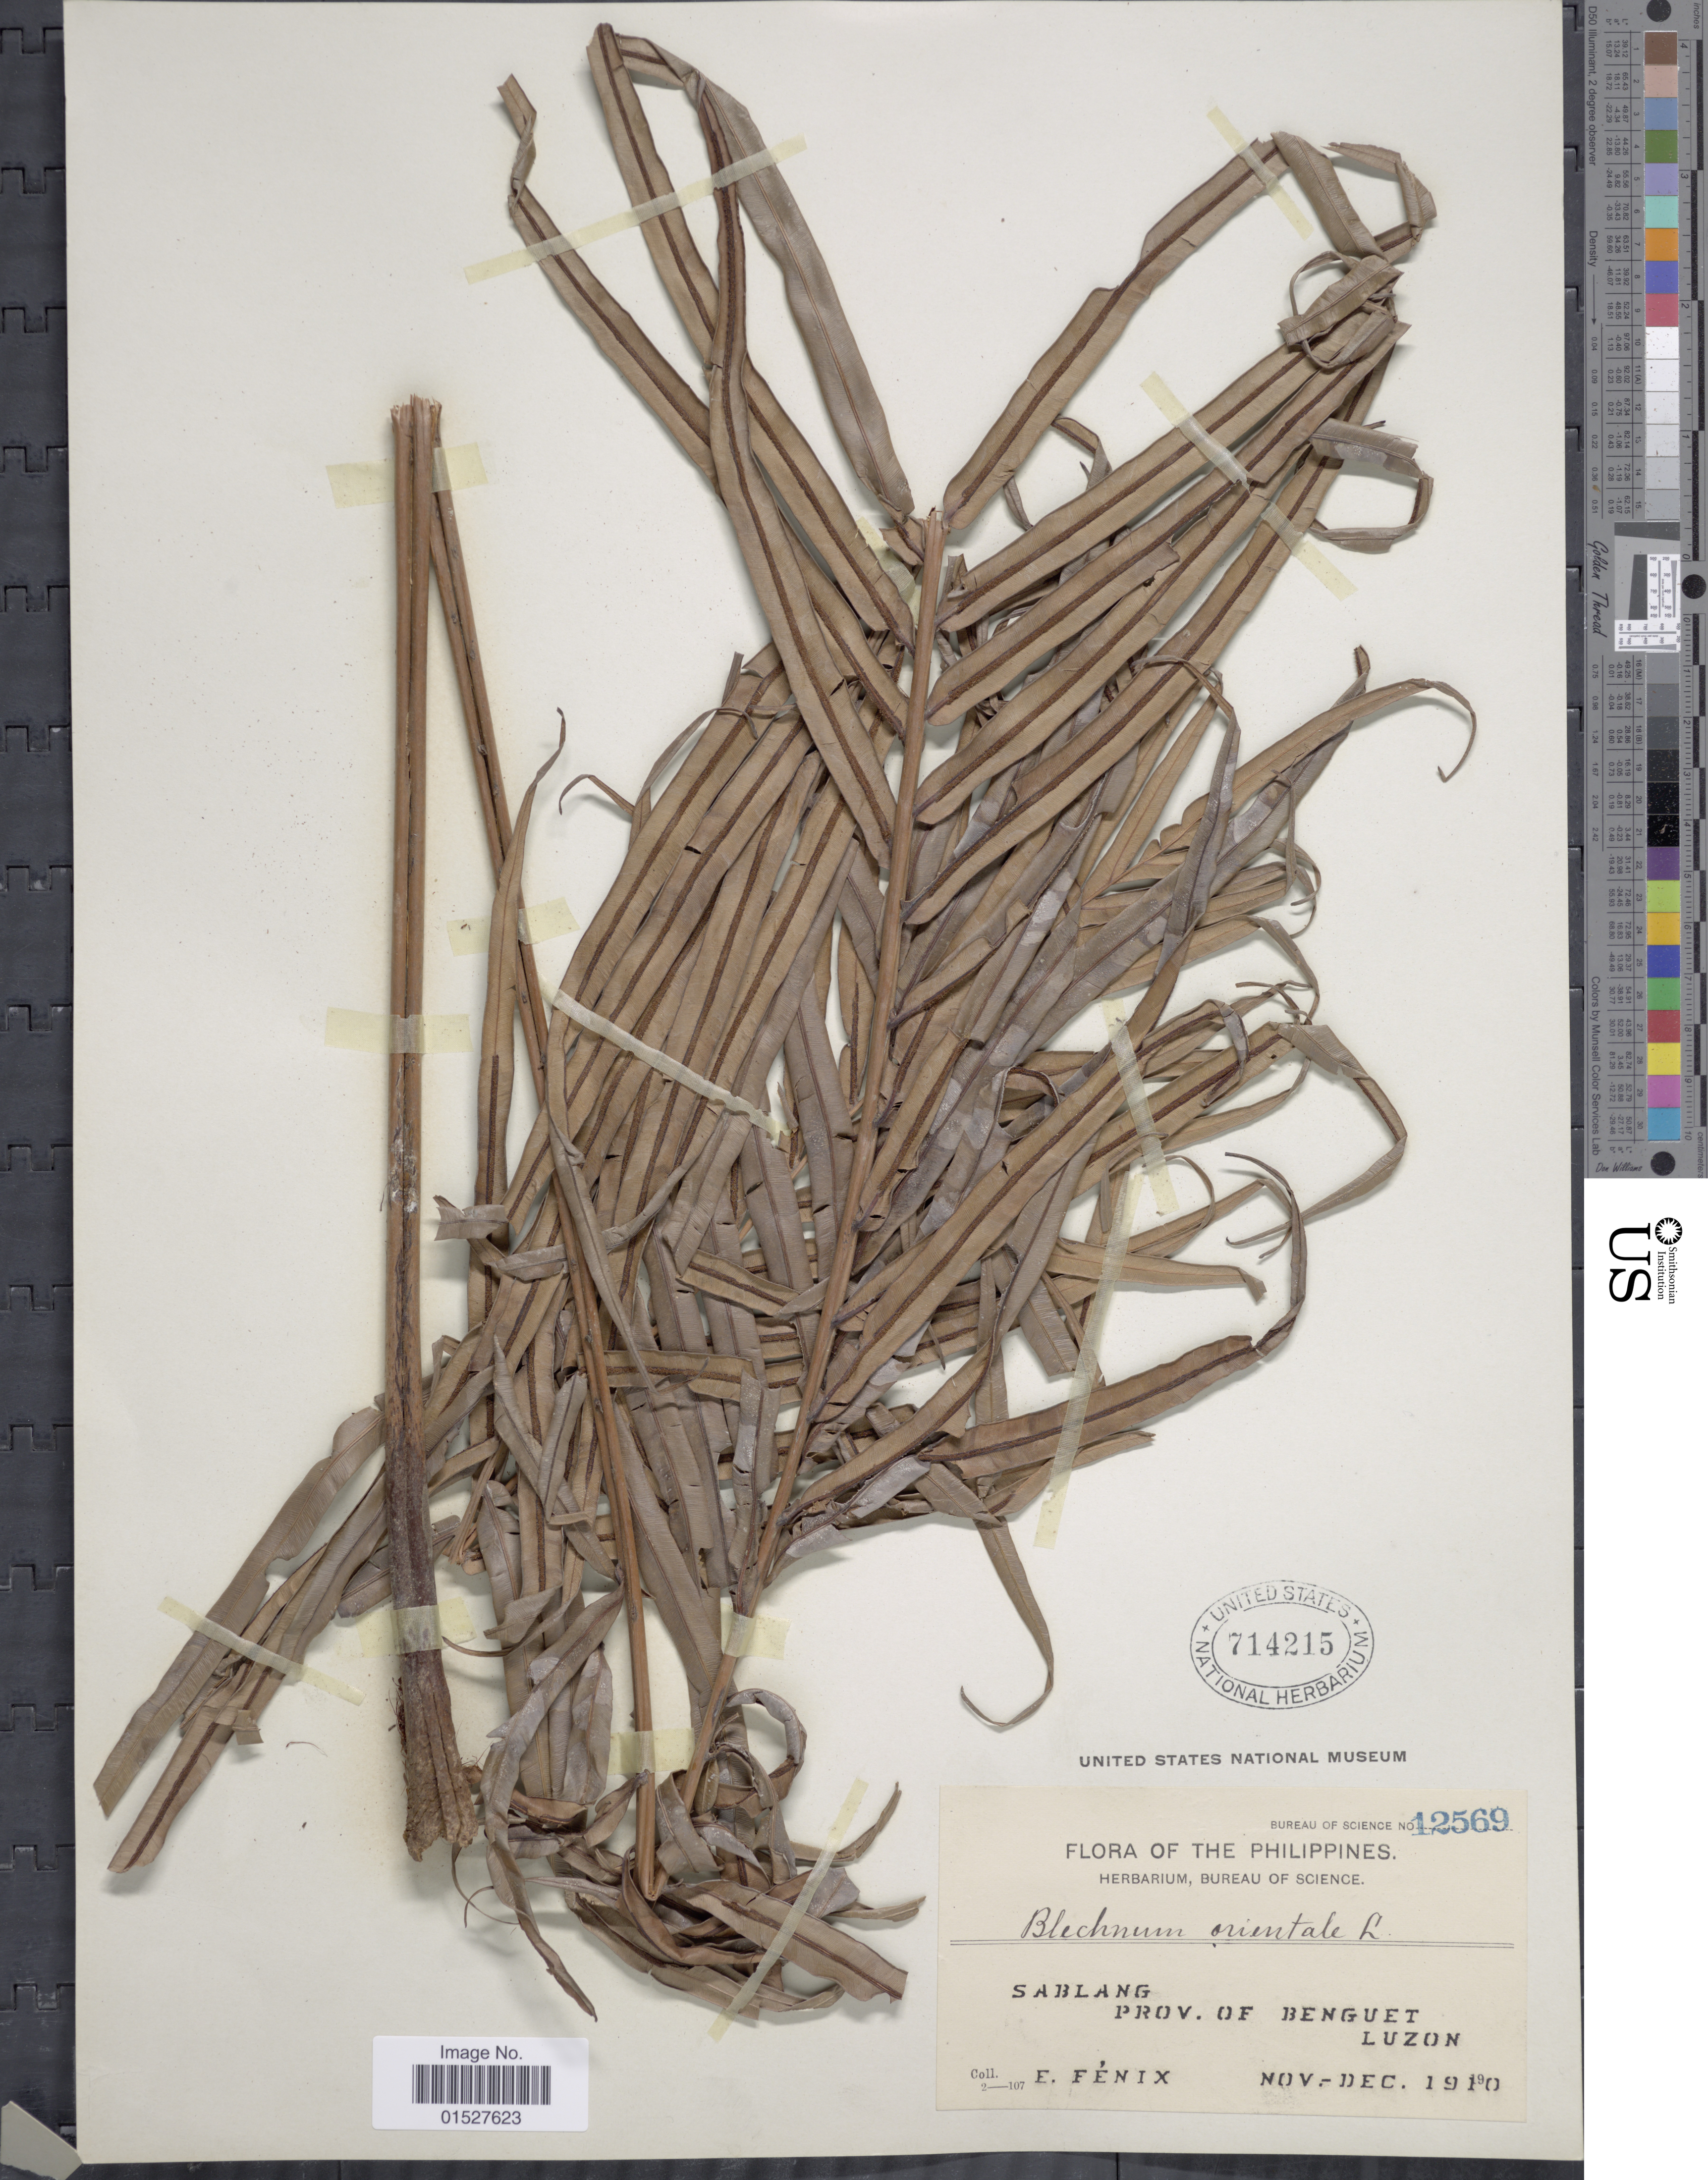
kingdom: Plantae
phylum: Tracheophyta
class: Polypodiopsida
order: Polypodiales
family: Blechnaceae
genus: Blechnum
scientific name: Blechnum orientale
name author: L.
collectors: E. Fenix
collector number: Bureau of Science 12569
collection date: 1910-11/1910-12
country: Philippines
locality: Sablang. Prov. of Benguet Luzon.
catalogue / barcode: US 714215